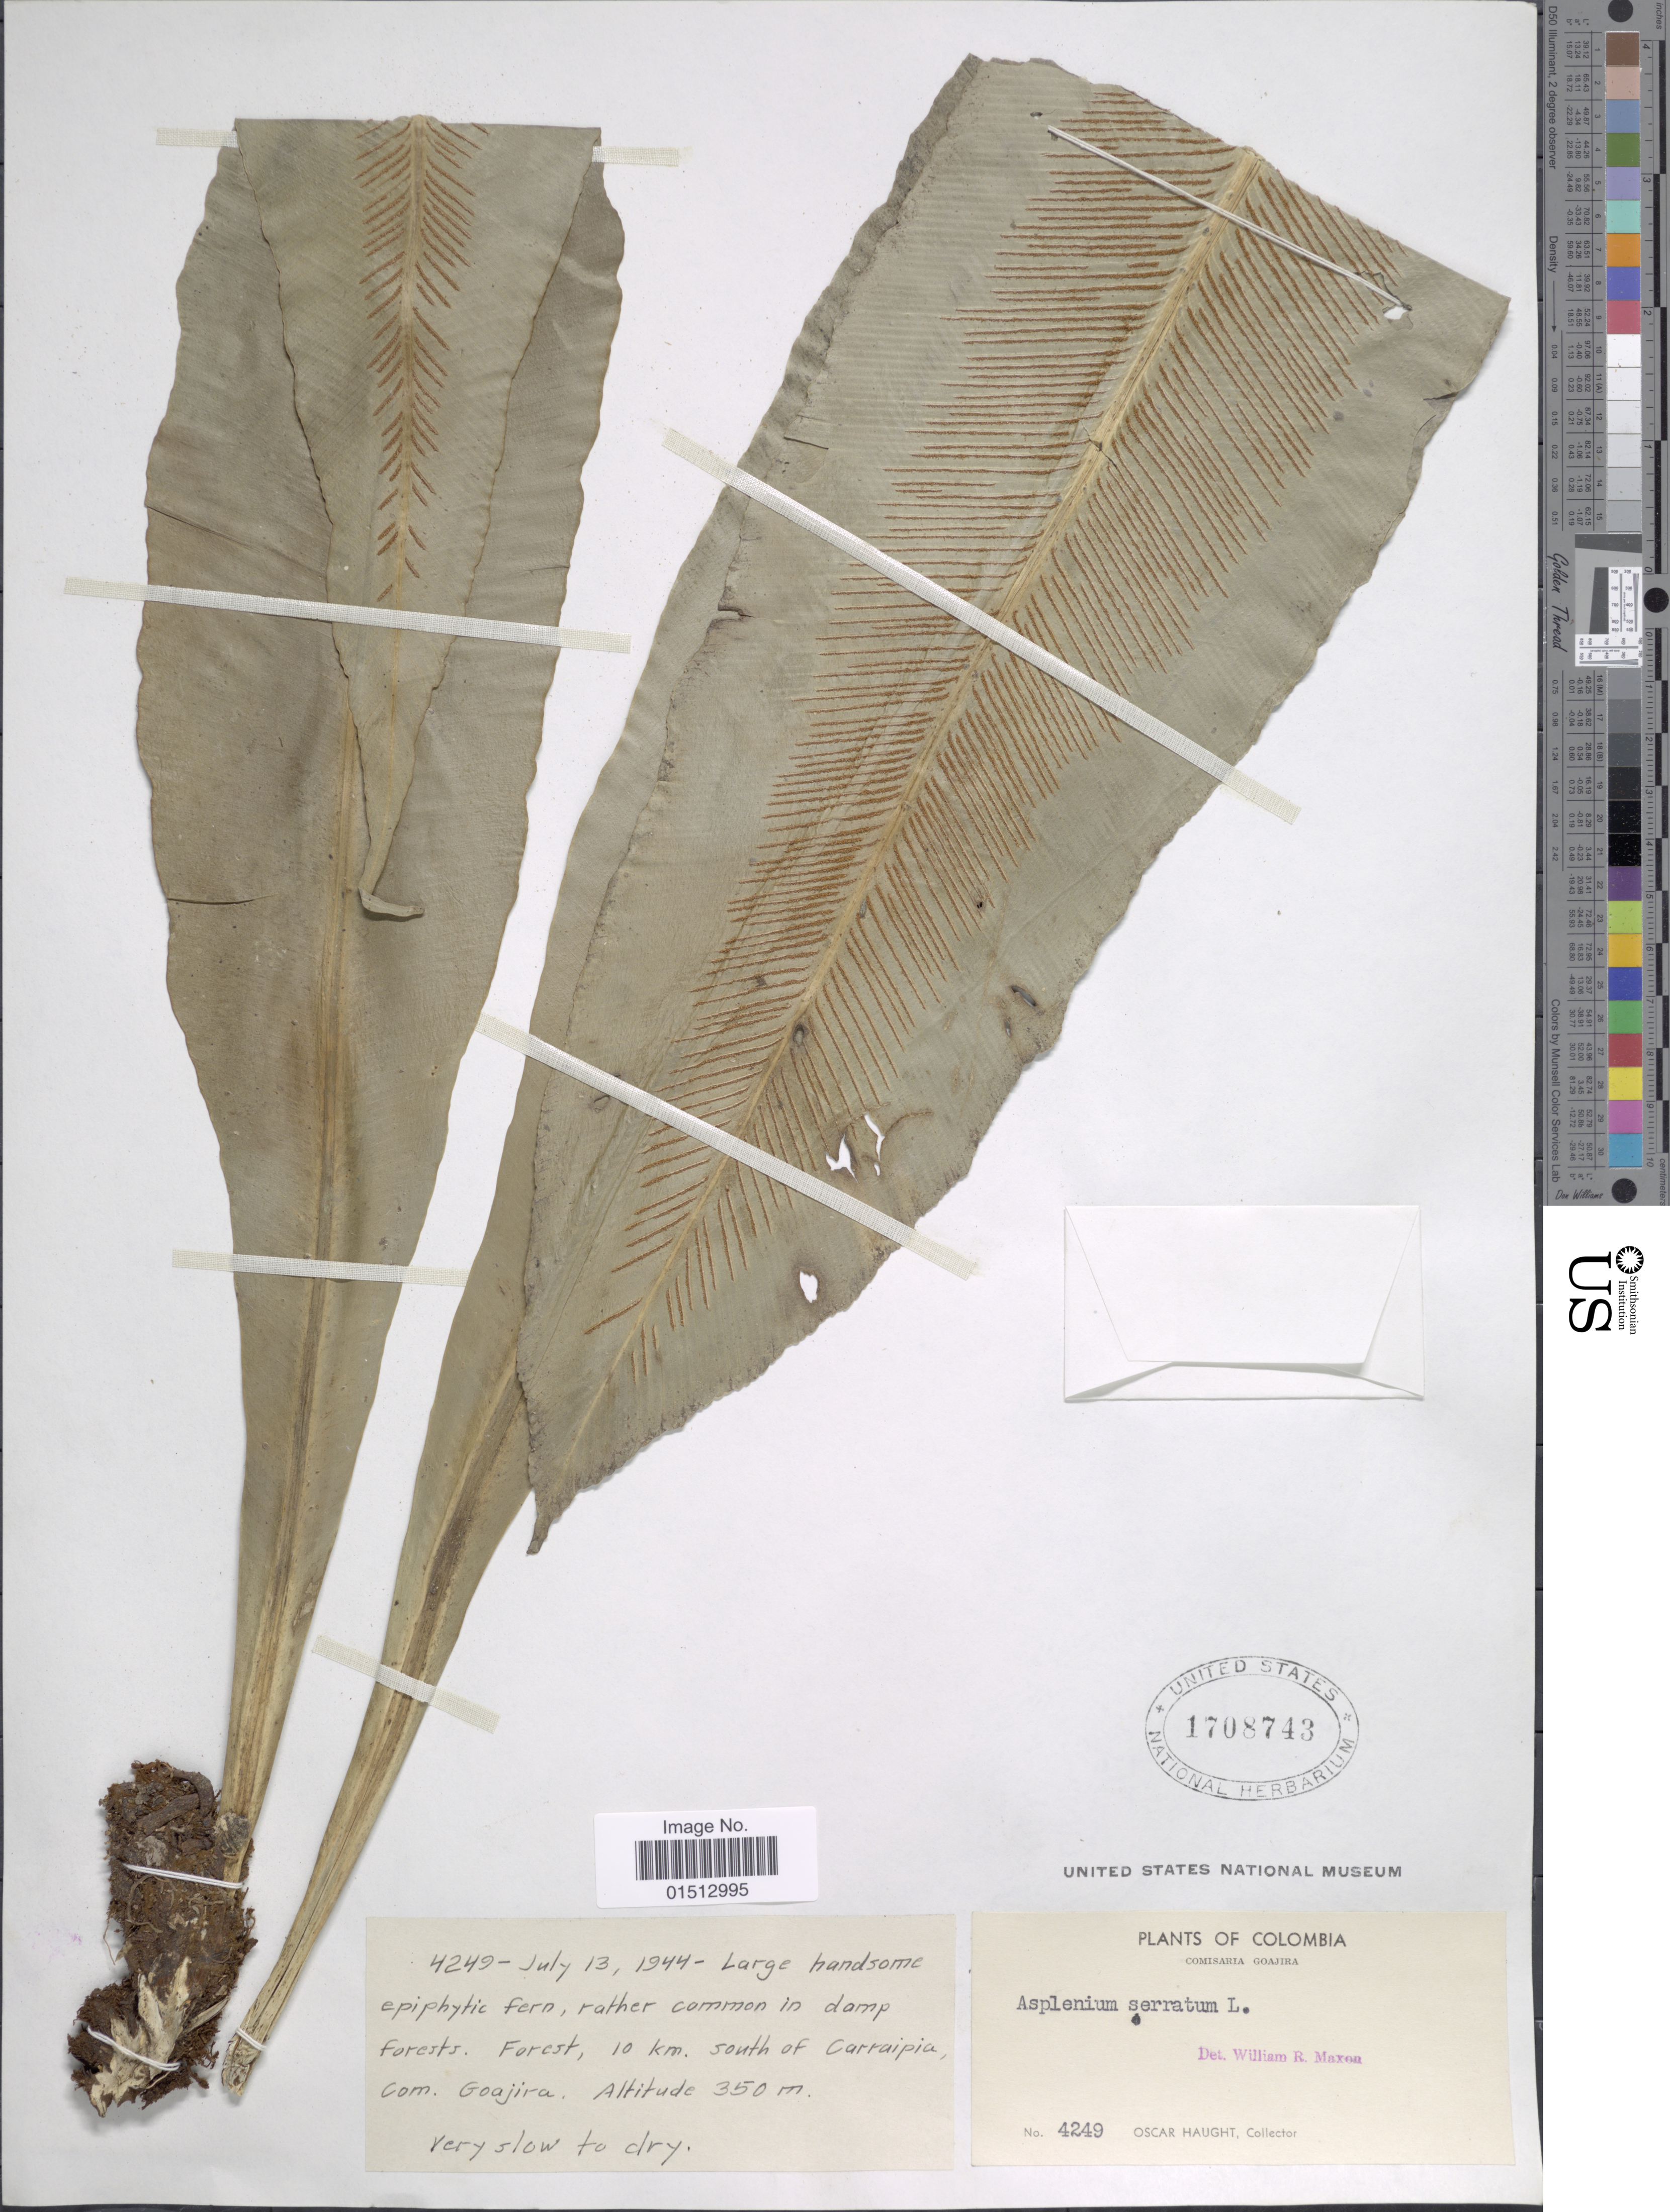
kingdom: Plantae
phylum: Tracheophyta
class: Polypodiopsida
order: Polypodiales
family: Aspleniaceae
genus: Asplenium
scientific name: Asplenium serratum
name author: L.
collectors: O. L. Haught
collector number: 4249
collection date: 1944-07-13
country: Colombia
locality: Forest, 10 km. south of Carraipia, Com. Goajira.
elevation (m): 350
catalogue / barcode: US 1708743